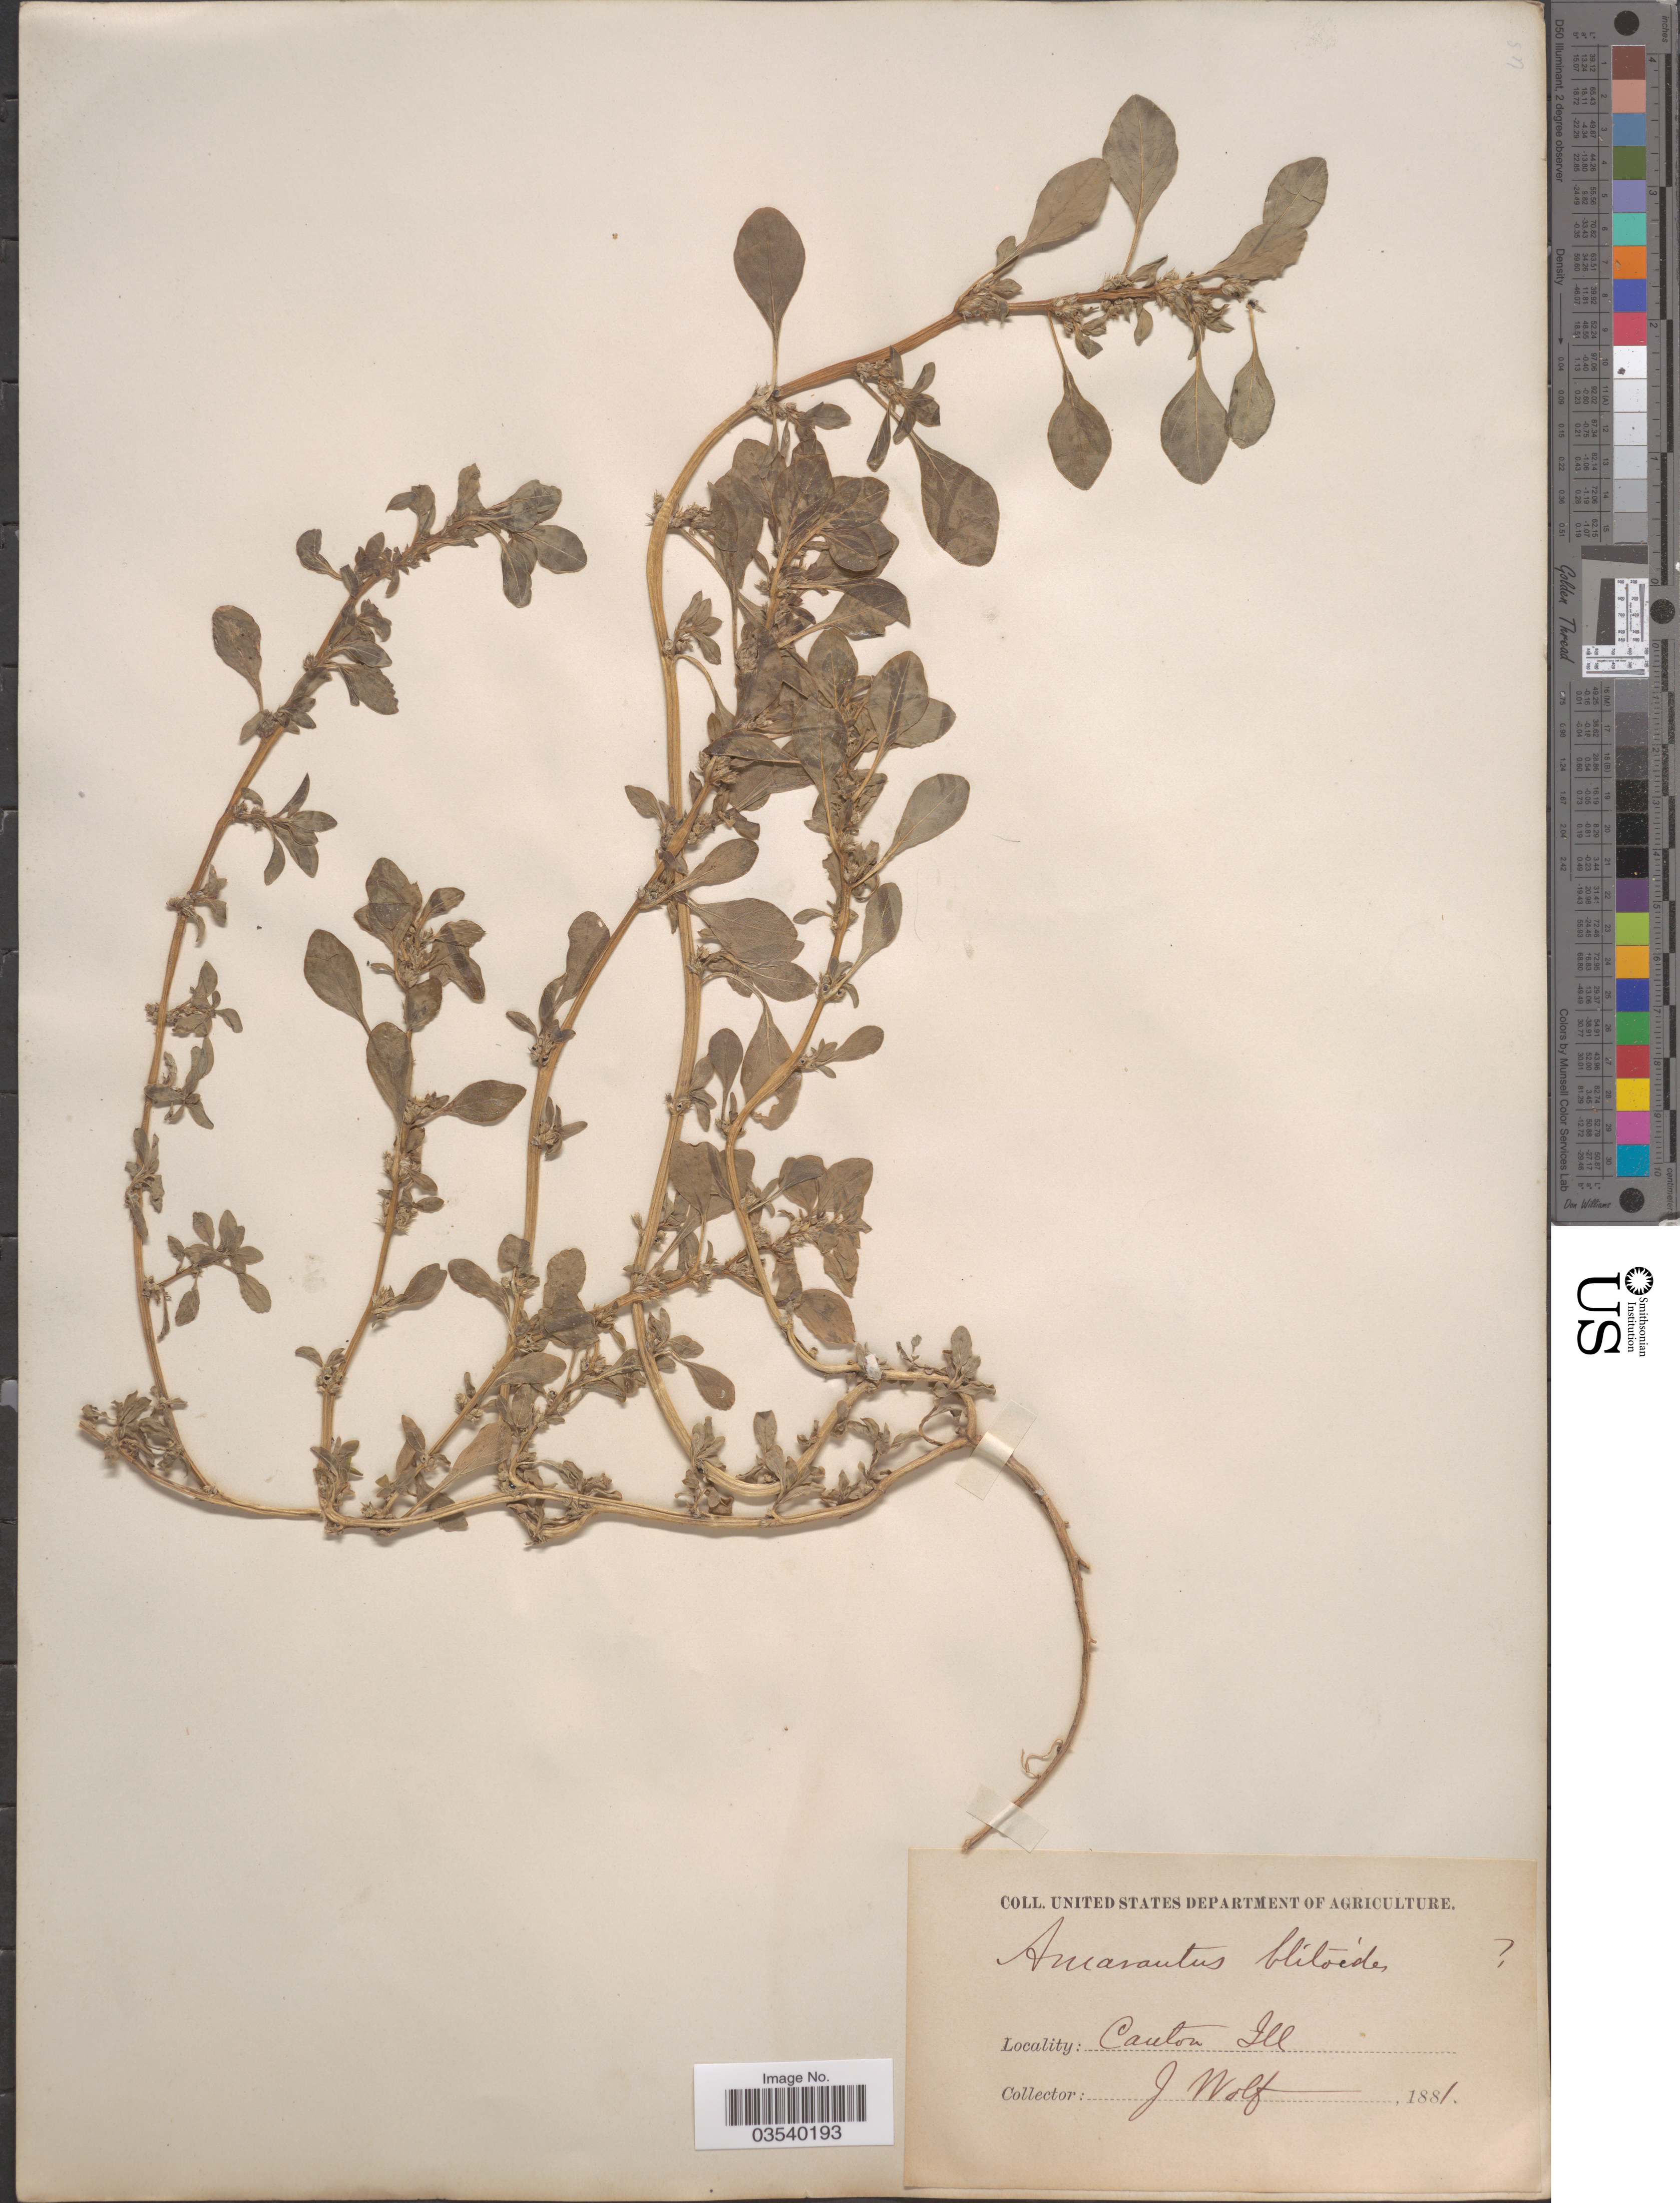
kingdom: Plantae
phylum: Tracheophyta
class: Magnoliopsida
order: Caryophyllales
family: Amaranthaceae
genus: Amaranthus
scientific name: Amaranthus blitoides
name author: S. Watson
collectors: J. Wolf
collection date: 1881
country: United States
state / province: Illinois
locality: Canton.